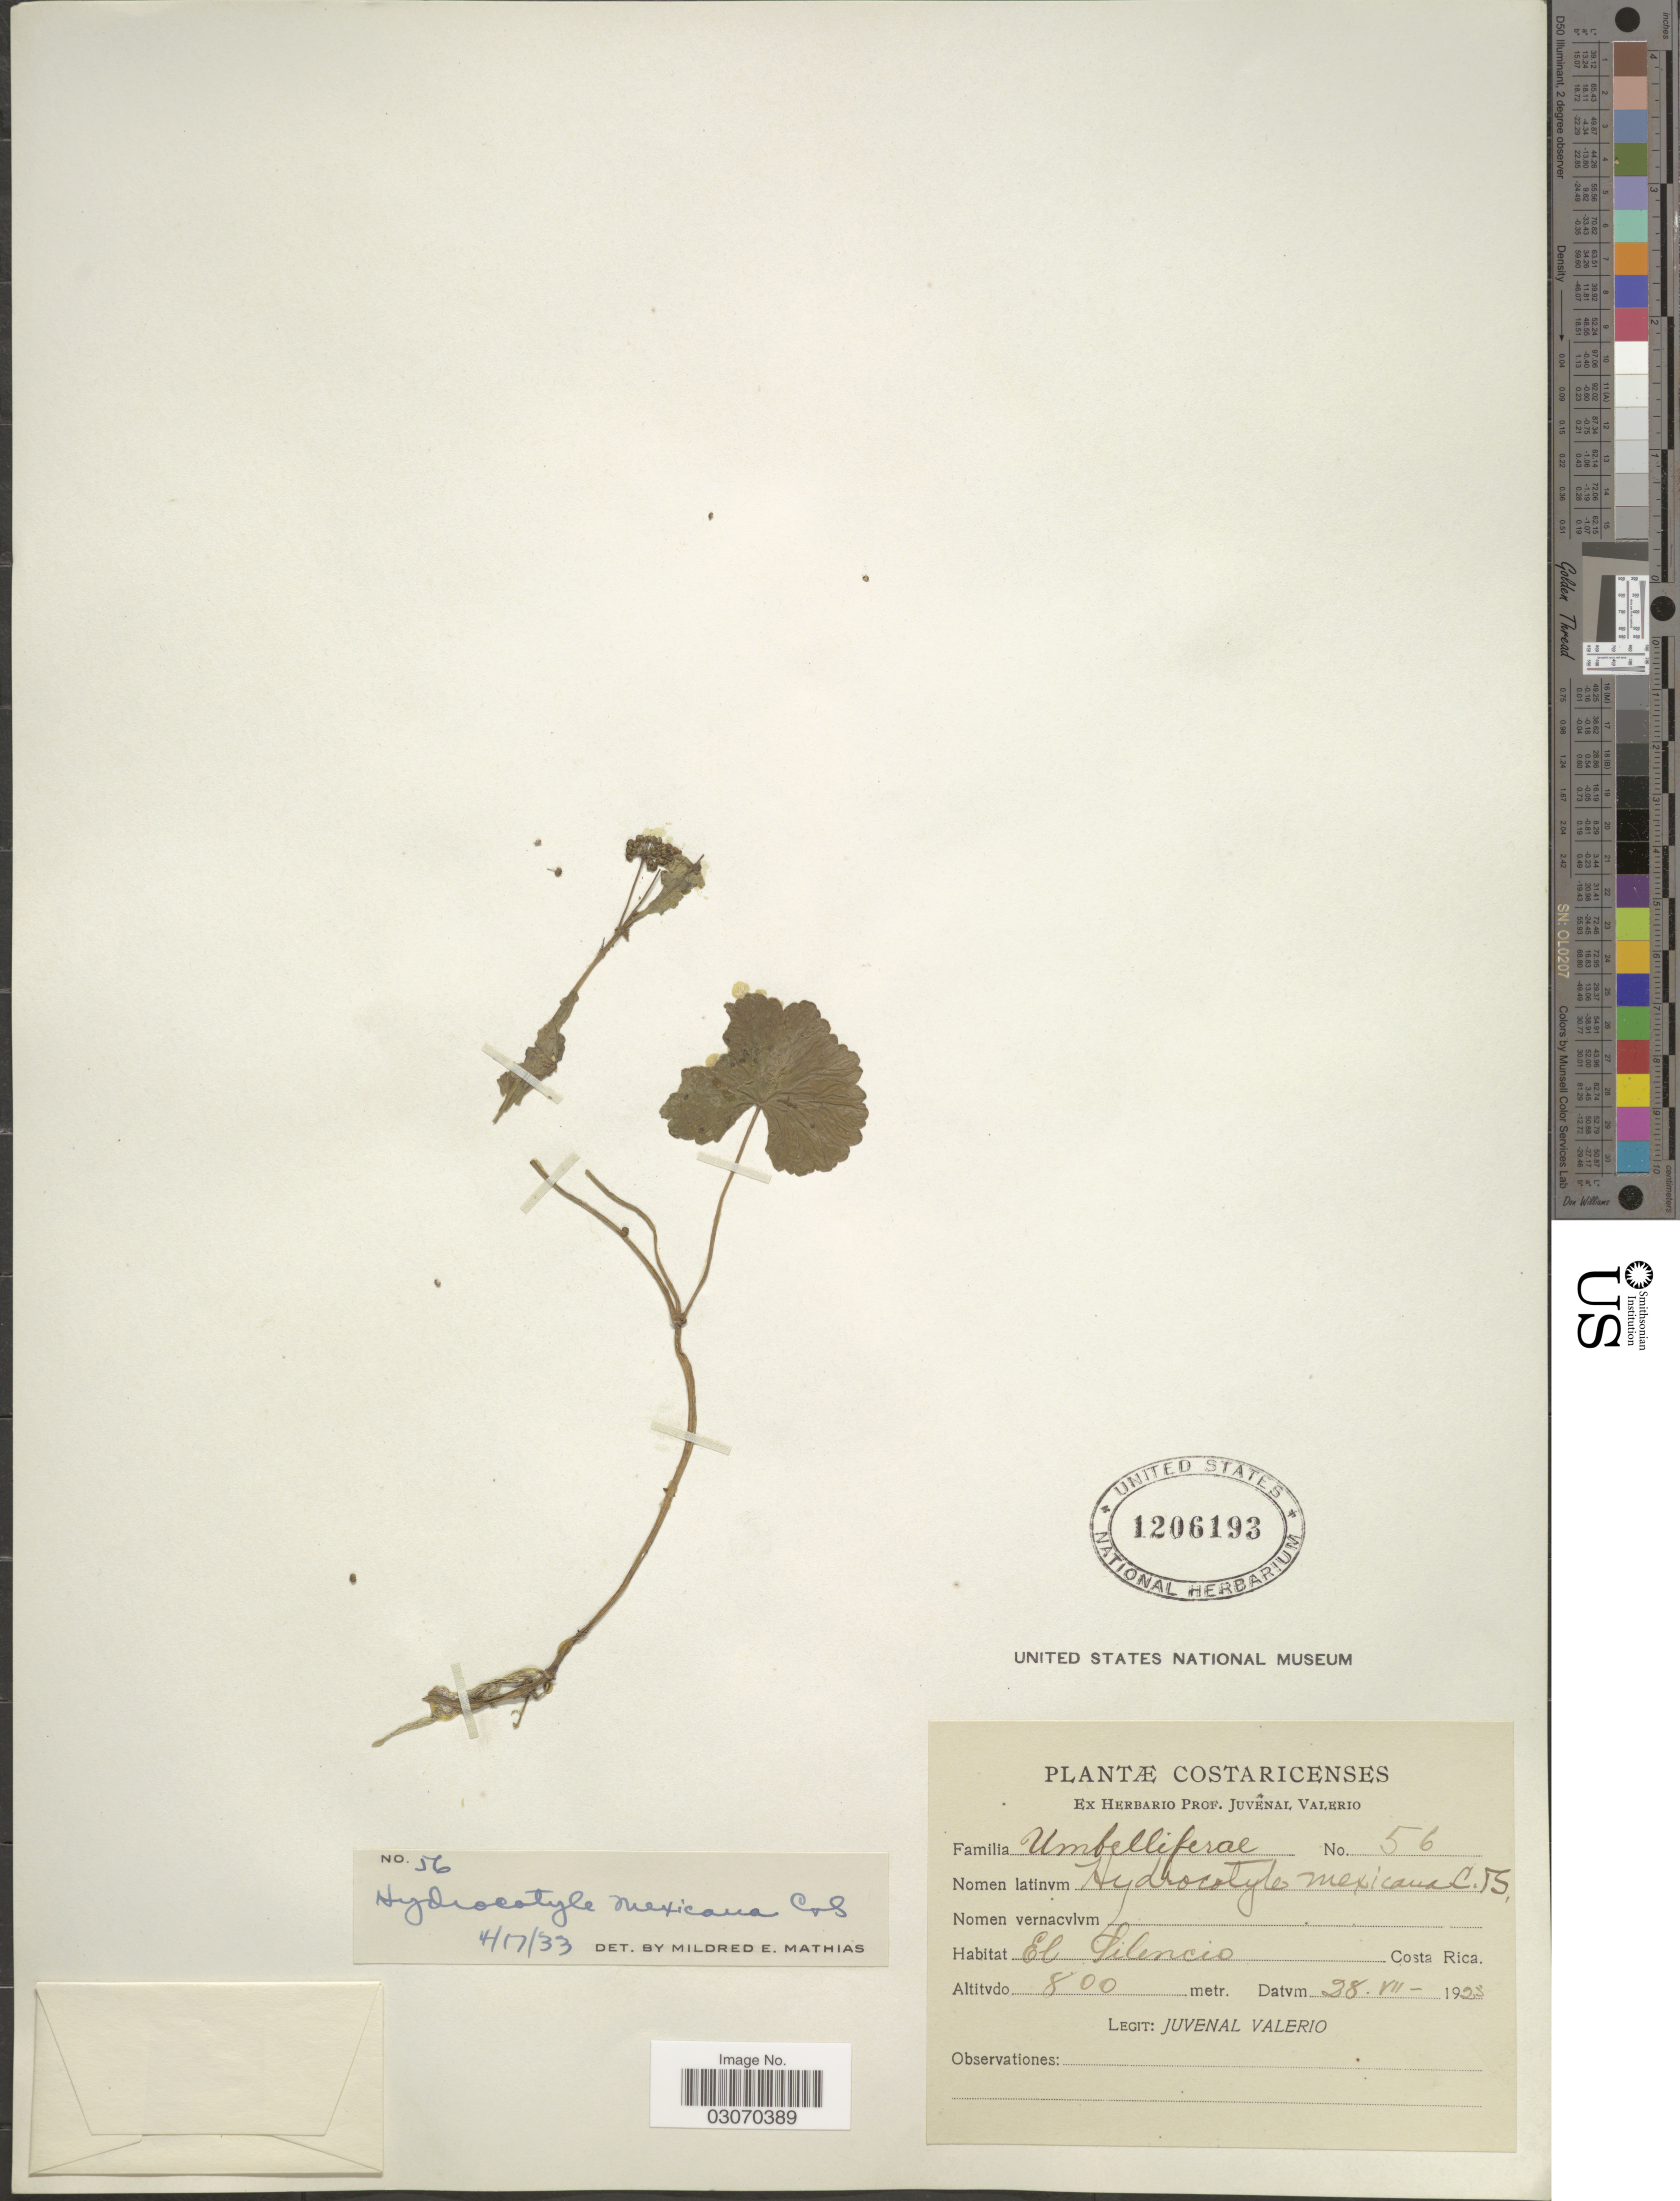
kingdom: Plantae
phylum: Tracheophyta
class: Magnoliopsida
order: Apiales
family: Araliaceae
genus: Hydrocotyle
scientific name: Hydrocotyle mexicana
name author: Schltdl. & Cham.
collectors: J. Valerio R.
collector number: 56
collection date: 1923-07-28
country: Costa Rica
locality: El Silencio.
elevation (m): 800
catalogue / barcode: US 1206193